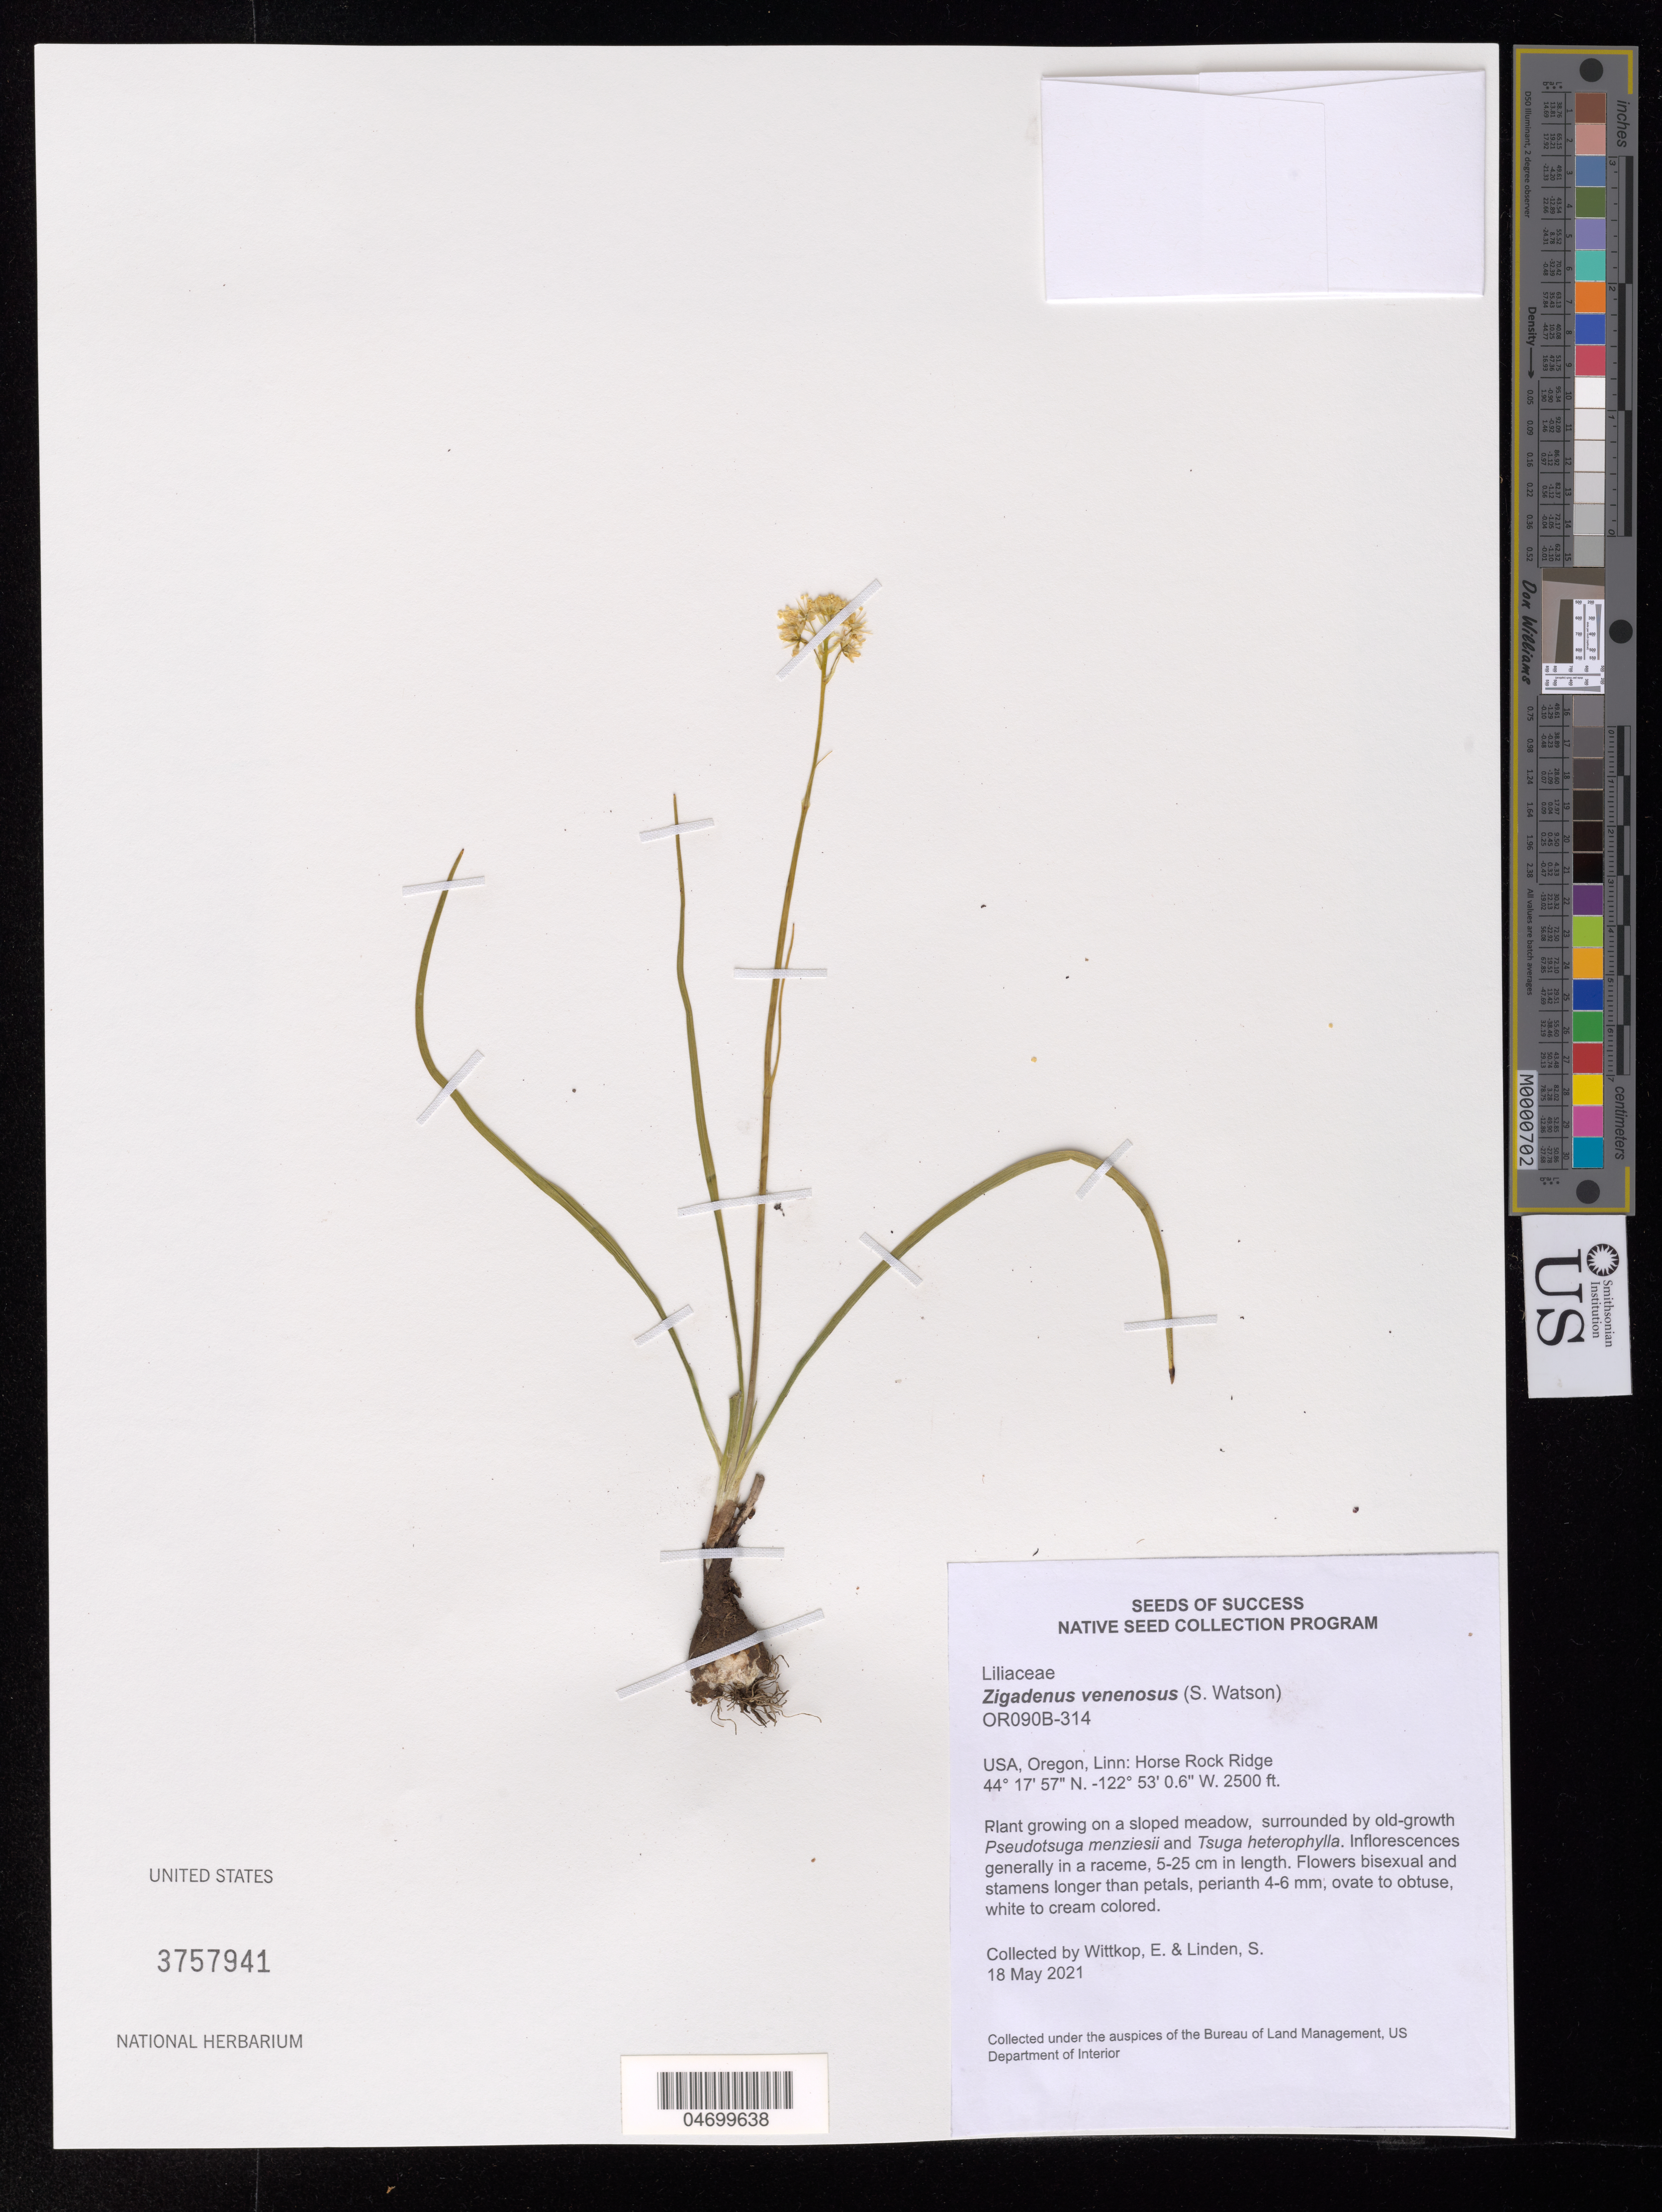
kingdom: Plantae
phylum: Tracheophyta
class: Liliopsida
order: Liliales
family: Melanthiaceae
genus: Zigadenus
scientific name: Zigadenus venenosus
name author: S. Watson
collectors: E. Wittkop & S. Linden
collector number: OR090B-314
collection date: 2021-05-18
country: United States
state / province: Oregon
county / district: Linn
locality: Horse Rock Ridge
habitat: Sloped meadow surrounded by old-growth Pseudotsuga menziesii and Tsuga heterophylla.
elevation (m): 762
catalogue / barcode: US 3757941